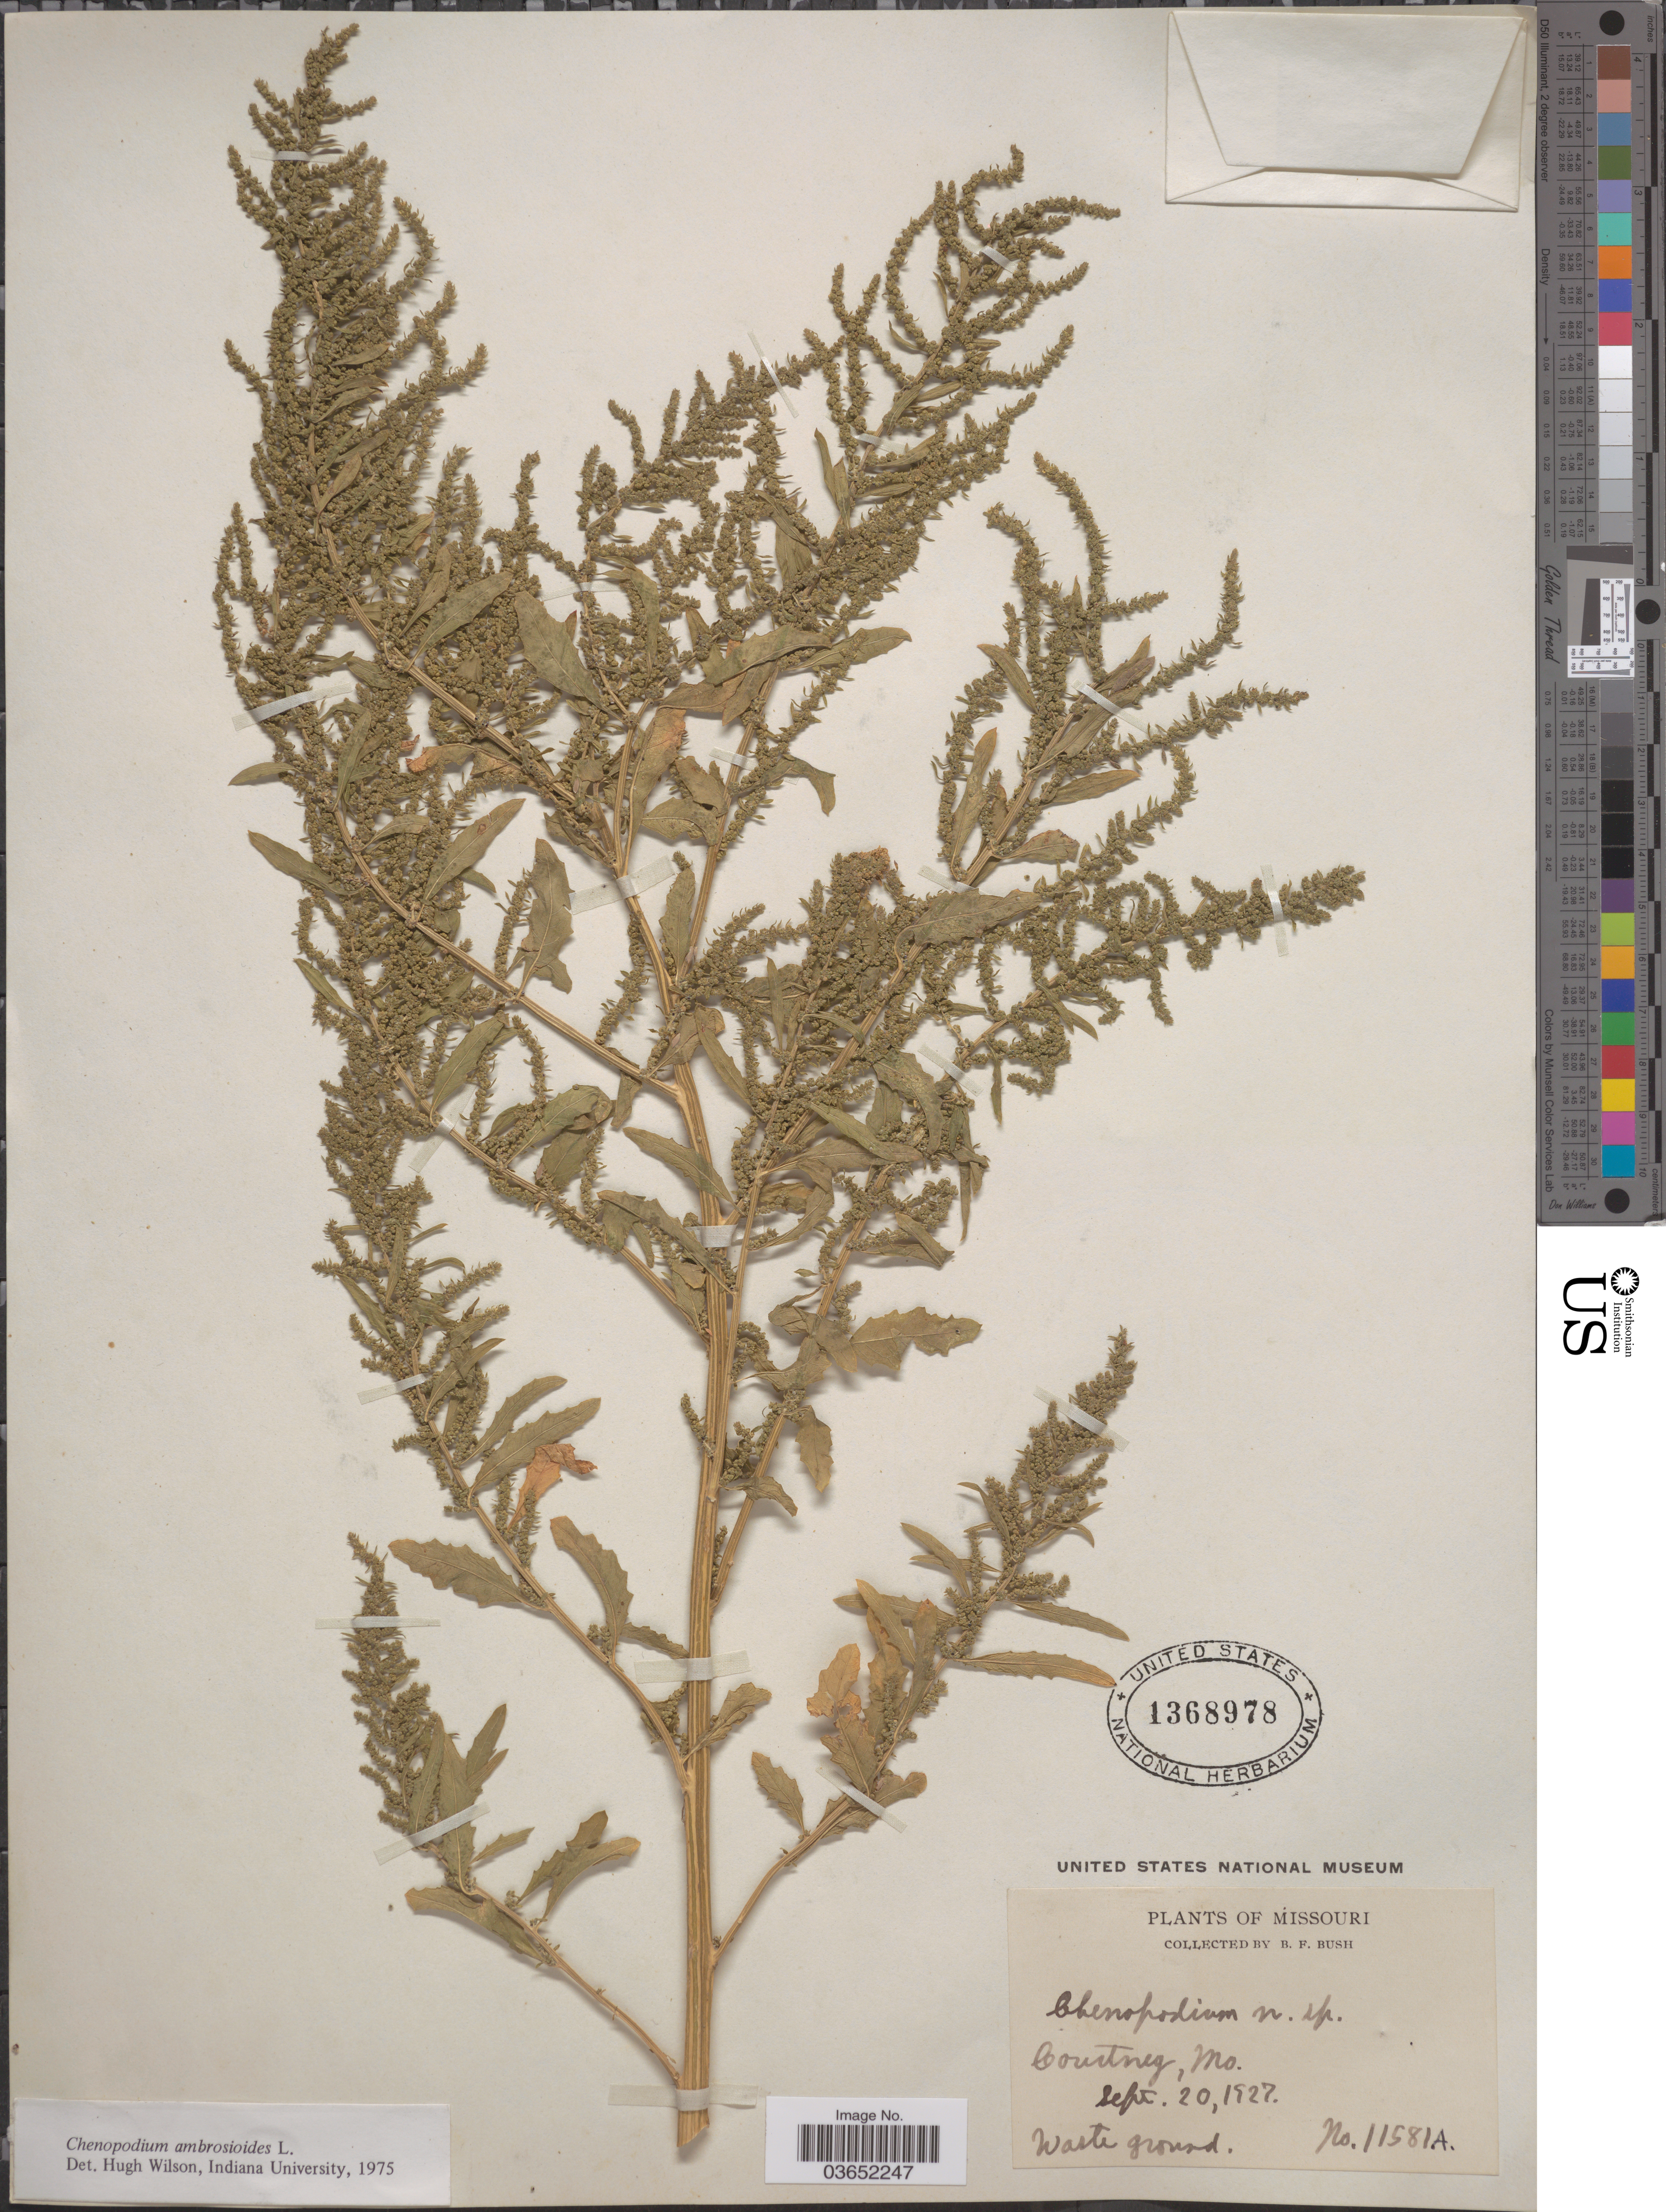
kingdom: Plantae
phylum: Tracheophyta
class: Magnoliopsida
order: Caryophyllales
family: Amaranthaceae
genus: Chenopodium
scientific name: Chenopodium ambrosioides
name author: L.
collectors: B. F. Bush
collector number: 11581A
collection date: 1927-09-20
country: United States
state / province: Missouri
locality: Courtney.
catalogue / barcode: US 1368978